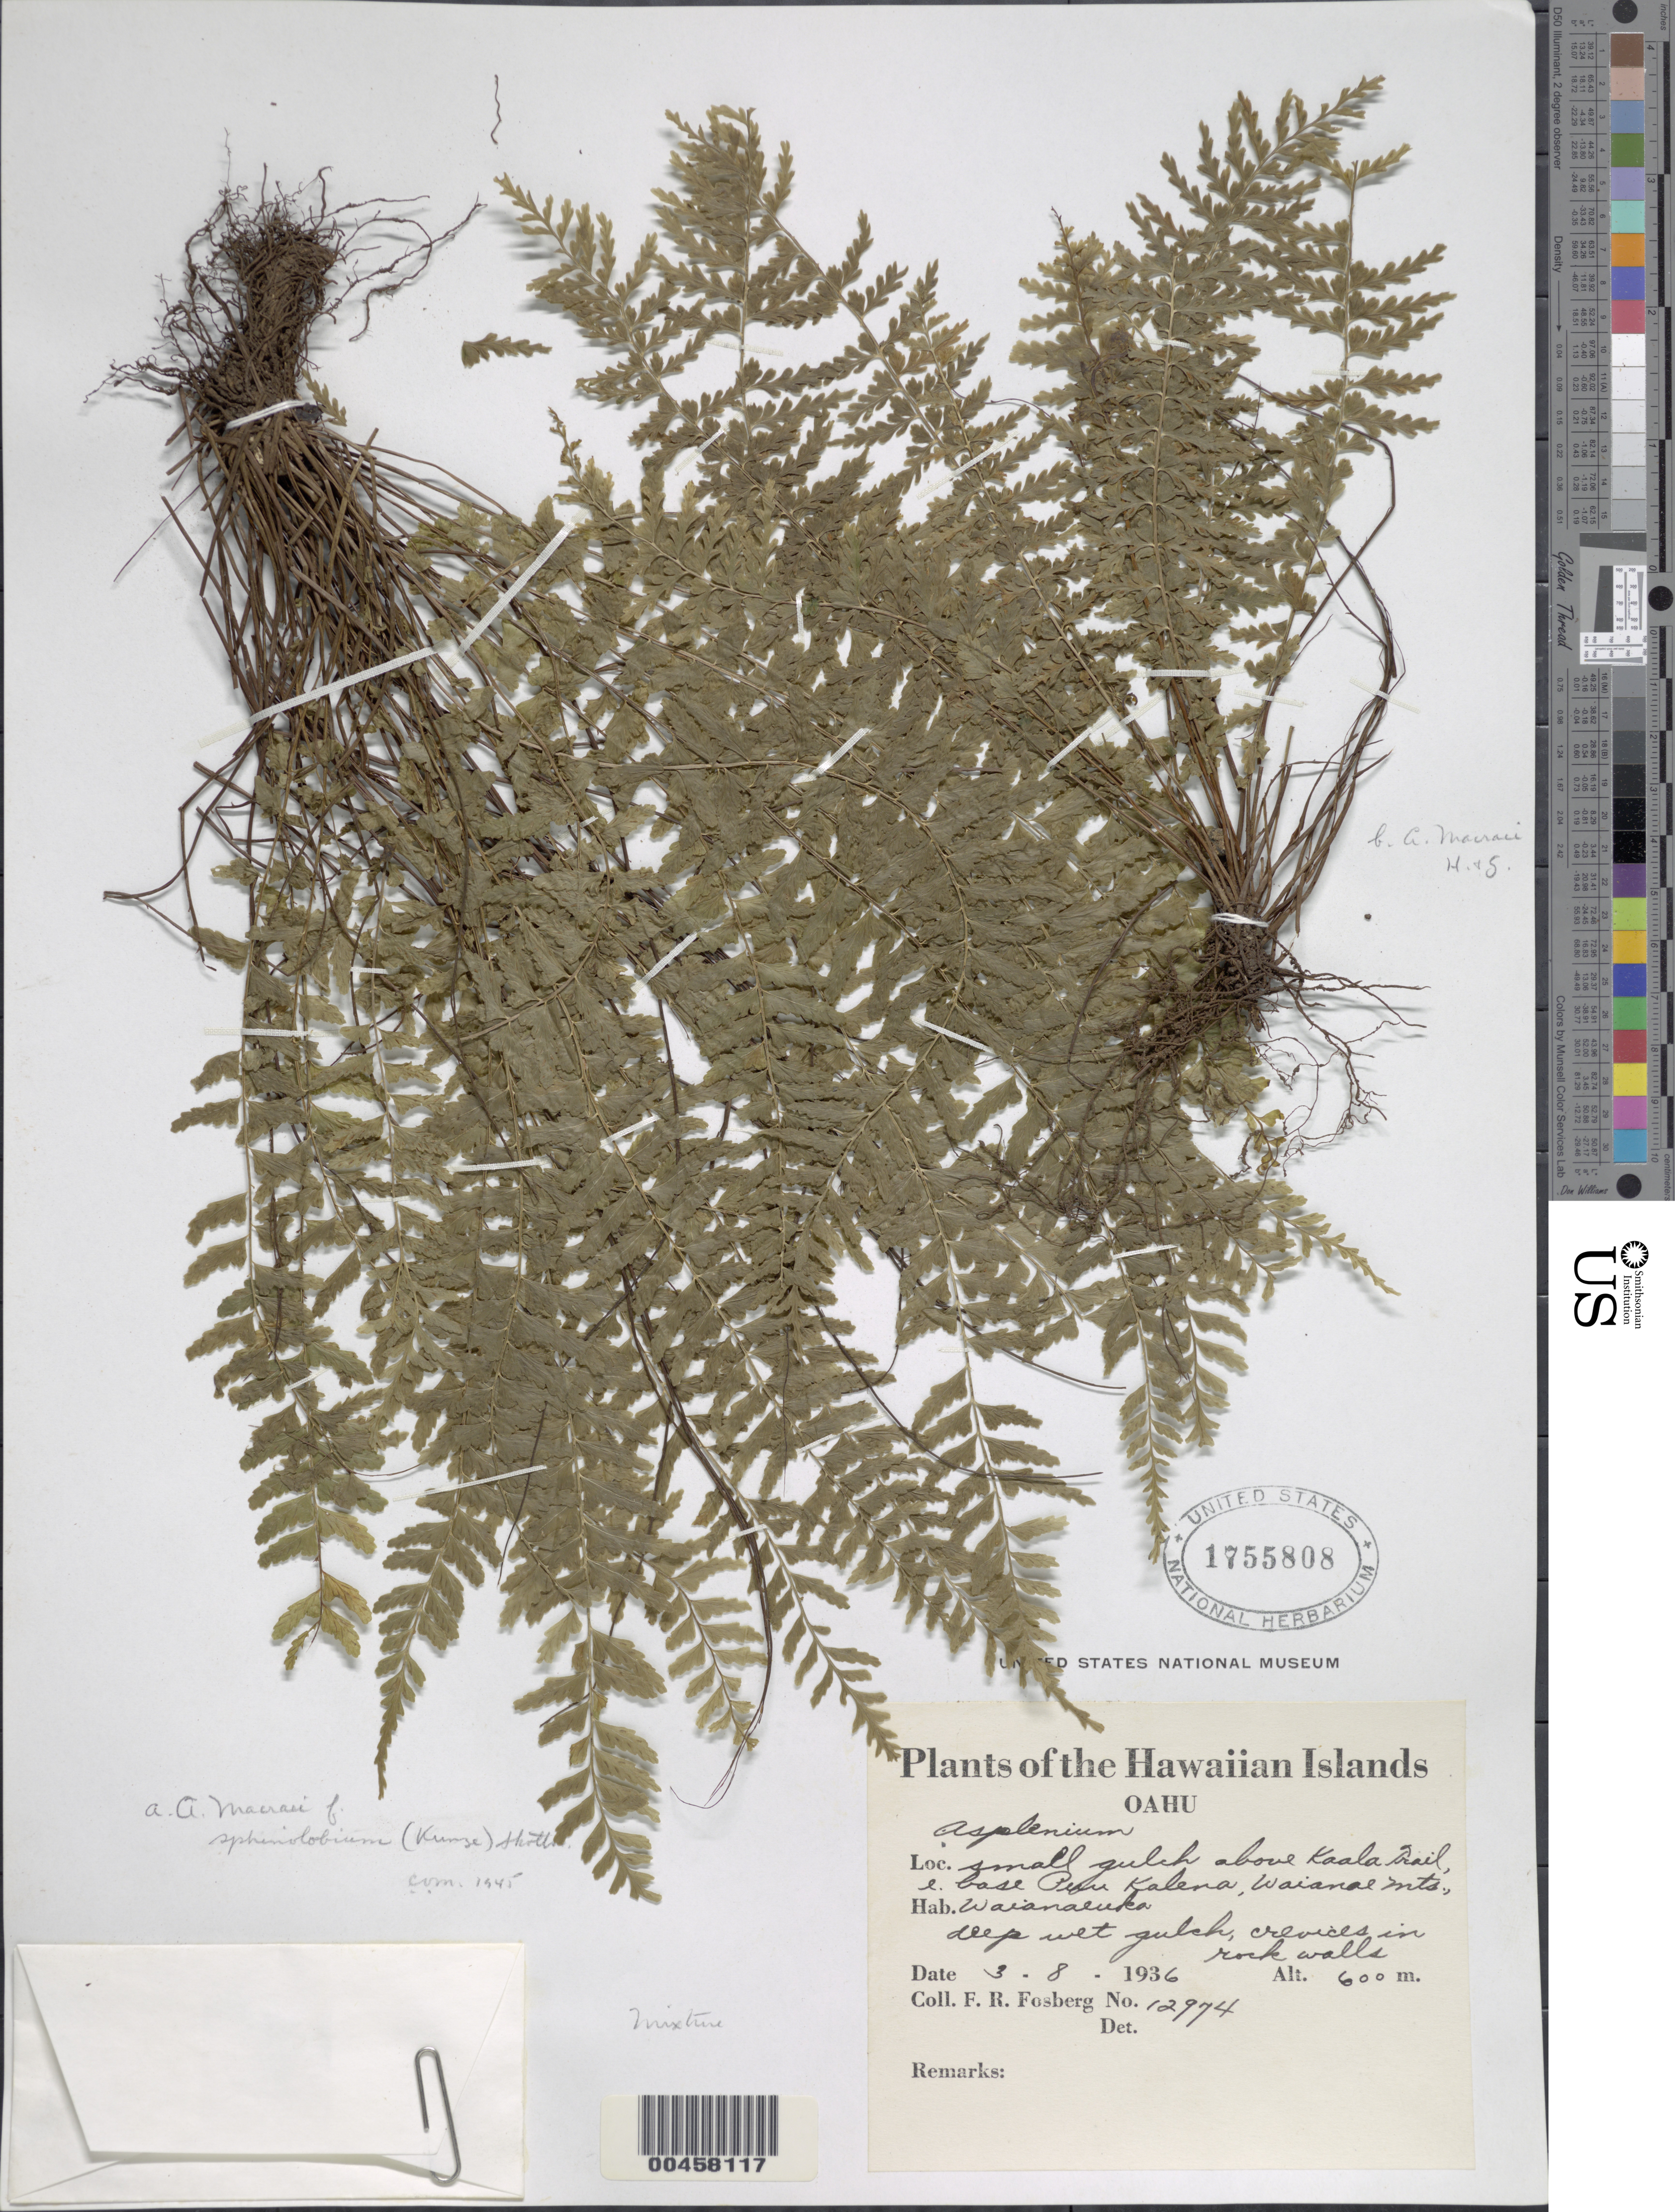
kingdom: Plantae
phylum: Tracheophyta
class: Polypodiopsida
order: Polypodiales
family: Aspleniaceae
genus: Asplenium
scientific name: Asplenium macraei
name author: Hook. & Grev.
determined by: Wagner, W. L., (BOT), Smithsonian Institution - National Museum of Natural History (UNITED STATES)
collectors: F. R. Fosberg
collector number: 12974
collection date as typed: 3 Aug 1936 or 8 Mar 1936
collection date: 1936-03-08 or 1936-08-03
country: United States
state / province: Hawaii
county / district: Honolulu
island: Oahu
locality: Small gulch above Kaala Trail, E base Puu Kalena, Waianae Mts., Waianaeuka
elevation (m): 600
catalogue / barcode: US 1755808